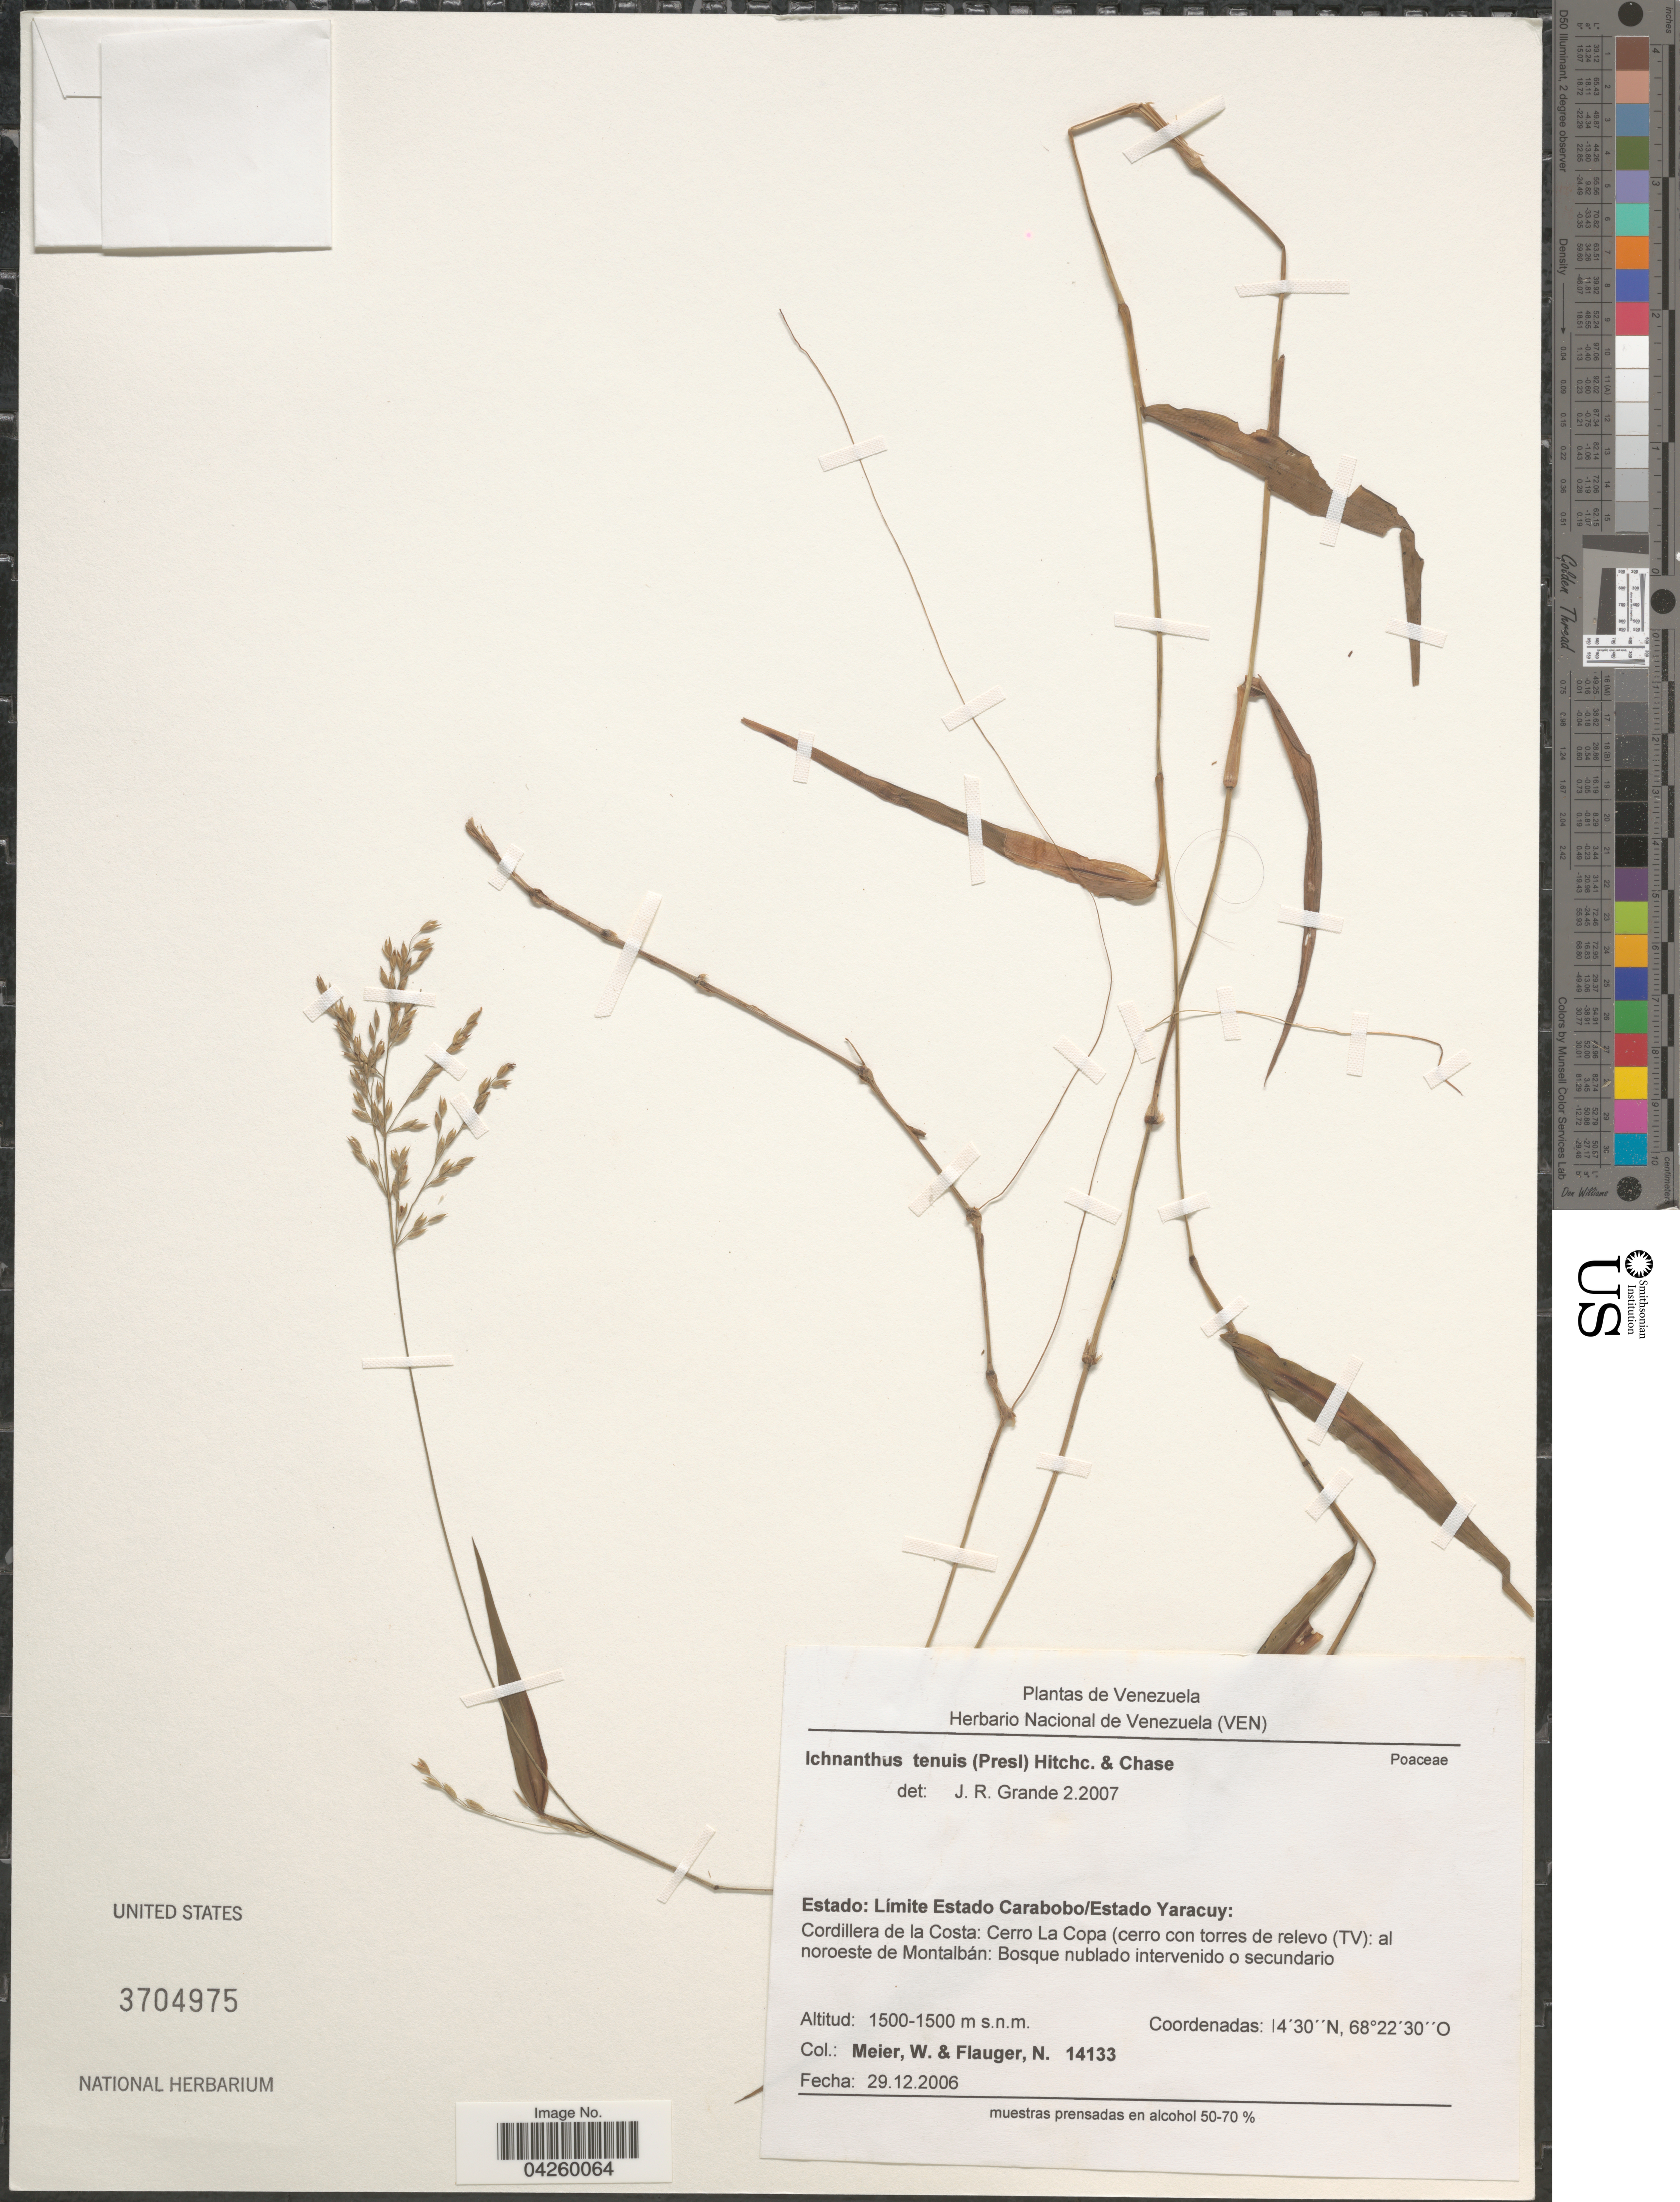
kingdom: Plantae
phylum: Tracheophyta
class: Liliopsida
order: Poales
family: Poaceae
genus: Ichnanthus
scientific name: Ichnanthus tenuis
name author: (J. Presl) Hitchc. & Chase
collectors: W. Meier & N. Flauger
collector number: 14133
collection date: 2006-12-29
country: Venezuela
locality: Estado: Limite Estado Carabobo/ Estado Yaracuy: Cordillera de la Costa: Cerro La Copa (cerro con torres de relevo (TV): al noroeste de Montalbán: Bosque nublada intervenido o secundario.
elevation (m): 1500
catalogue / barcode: US 3704975